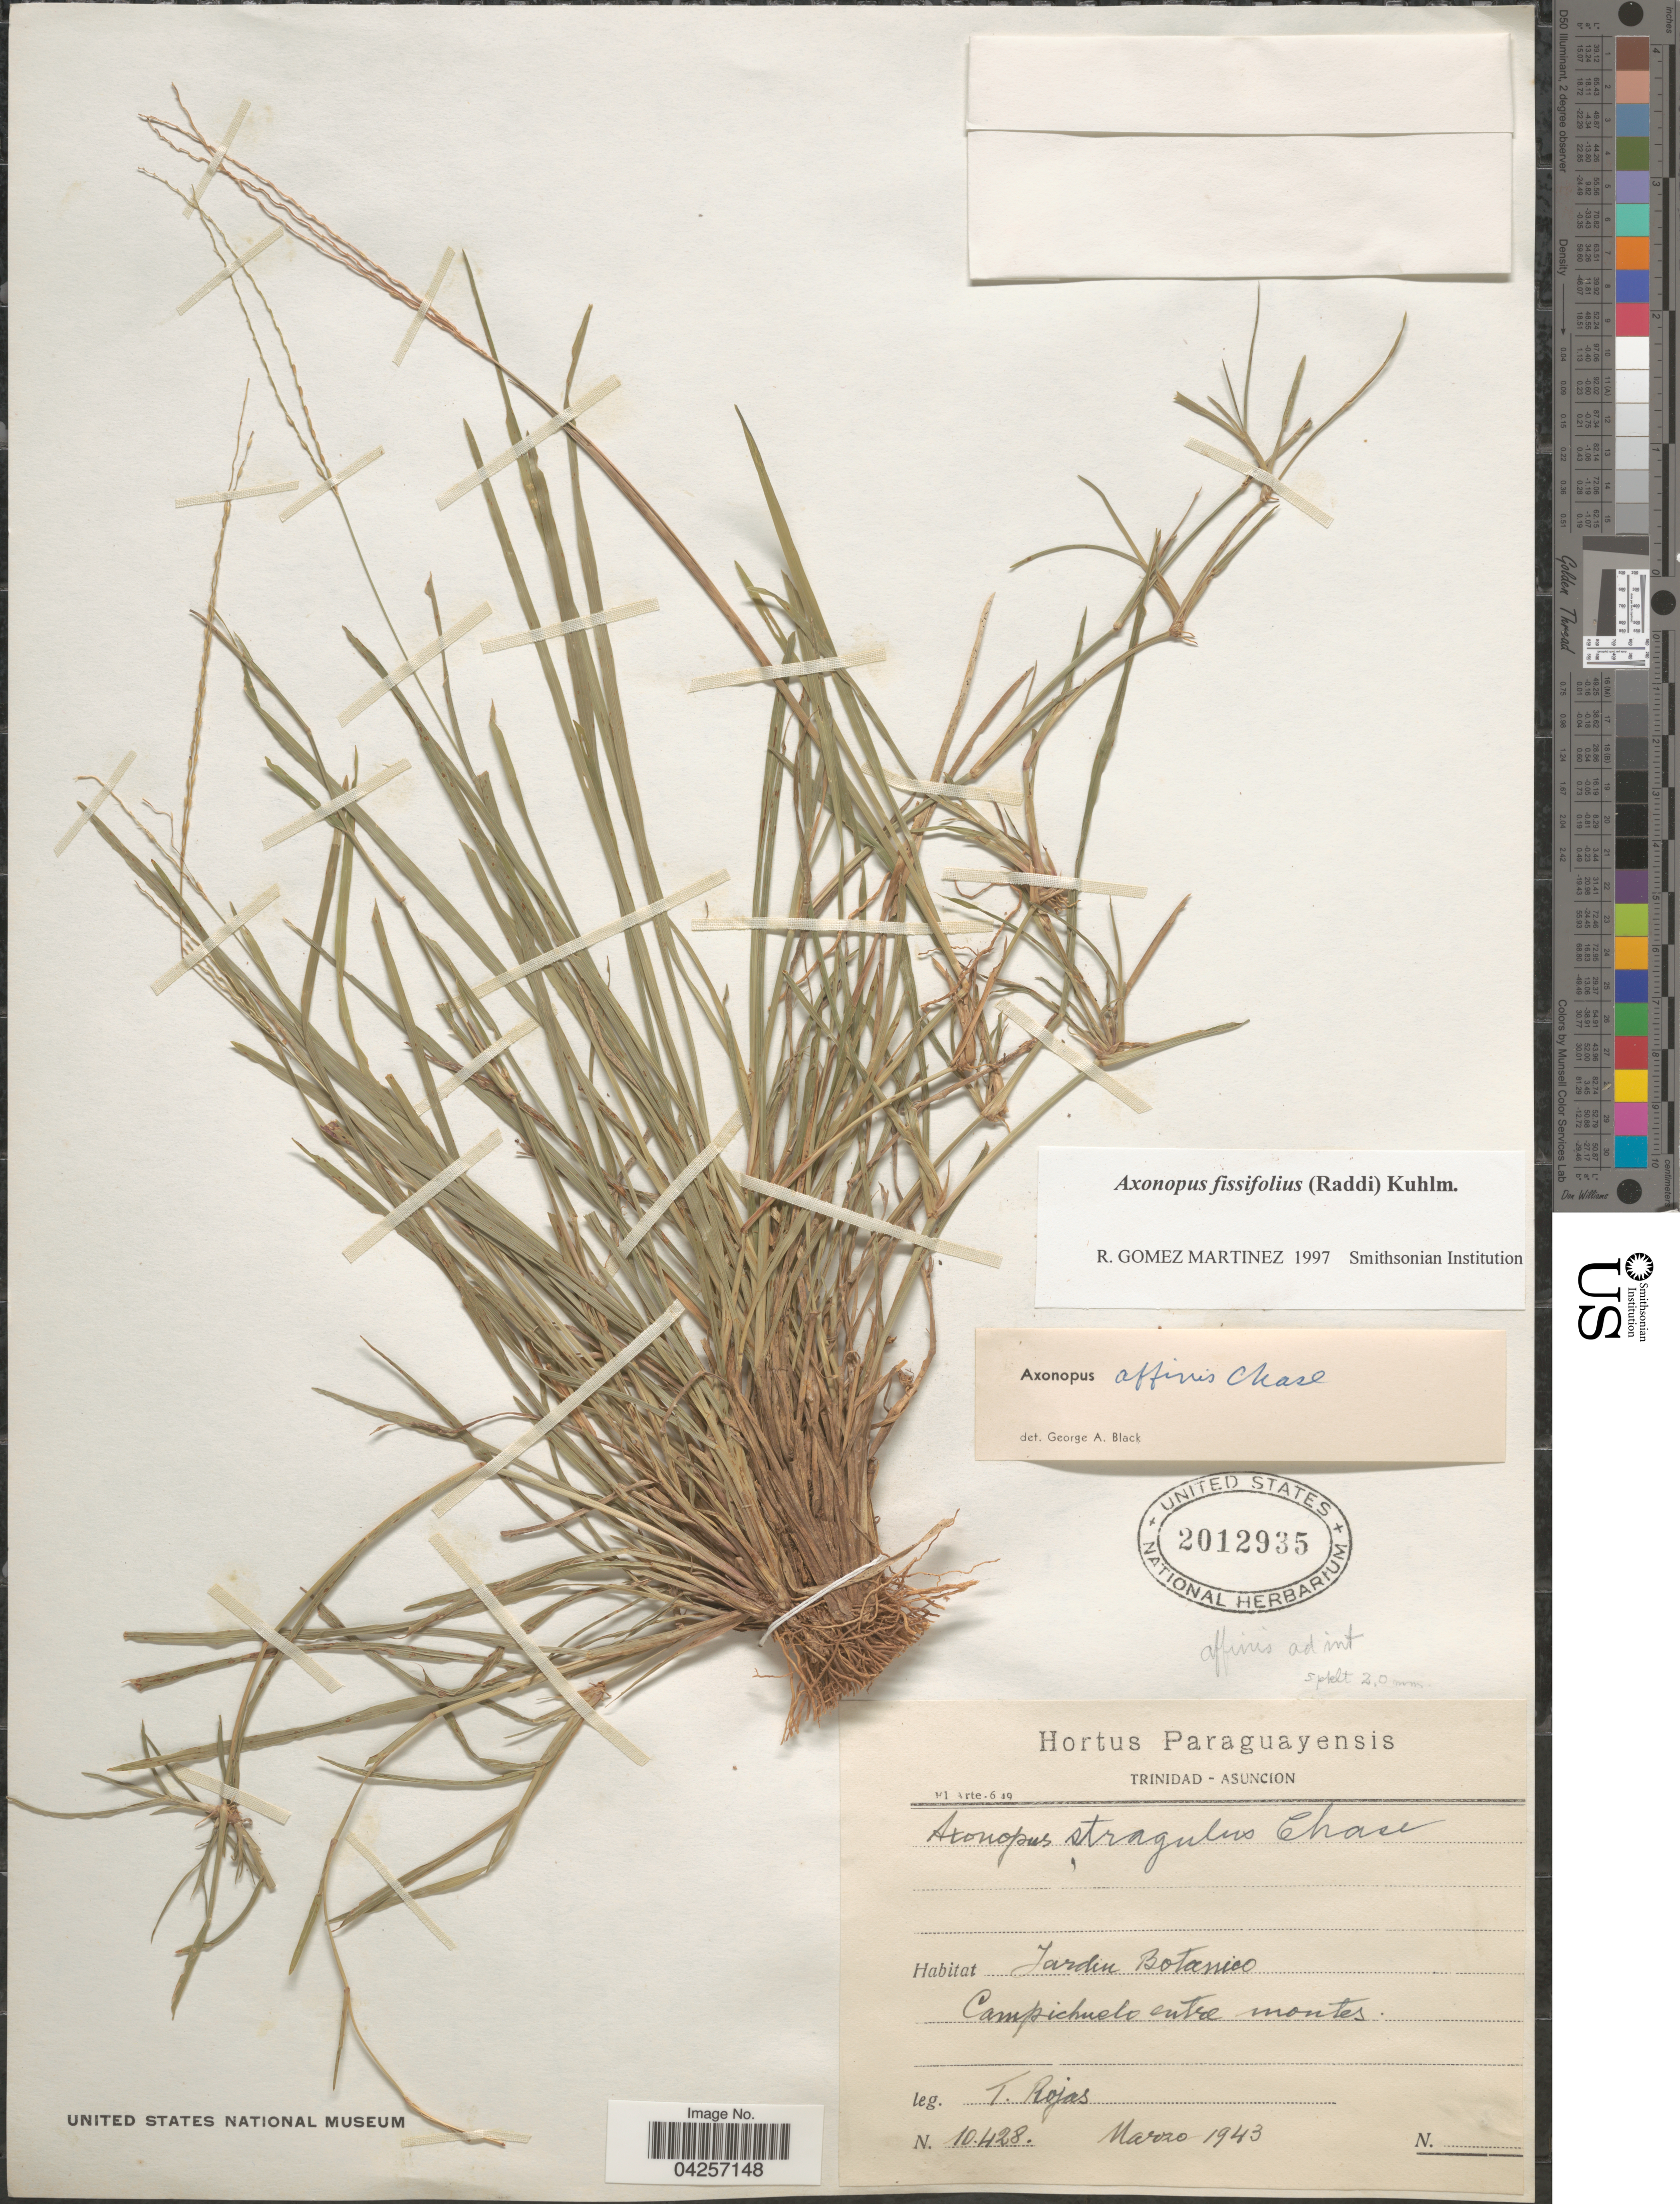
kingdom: Plantae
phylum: Tracheophyta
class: Liliopsida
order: Poales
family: Poaceae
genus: Axonopus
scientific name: Axonopus fissifolius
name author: (Raddi) Kuhlm.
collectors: T. Rojas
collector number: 10428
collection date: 1943-03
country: Paraguay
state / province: Asuncion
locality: Jardin Botanico. Campichuelo entre montes.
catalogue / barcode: US 2012935